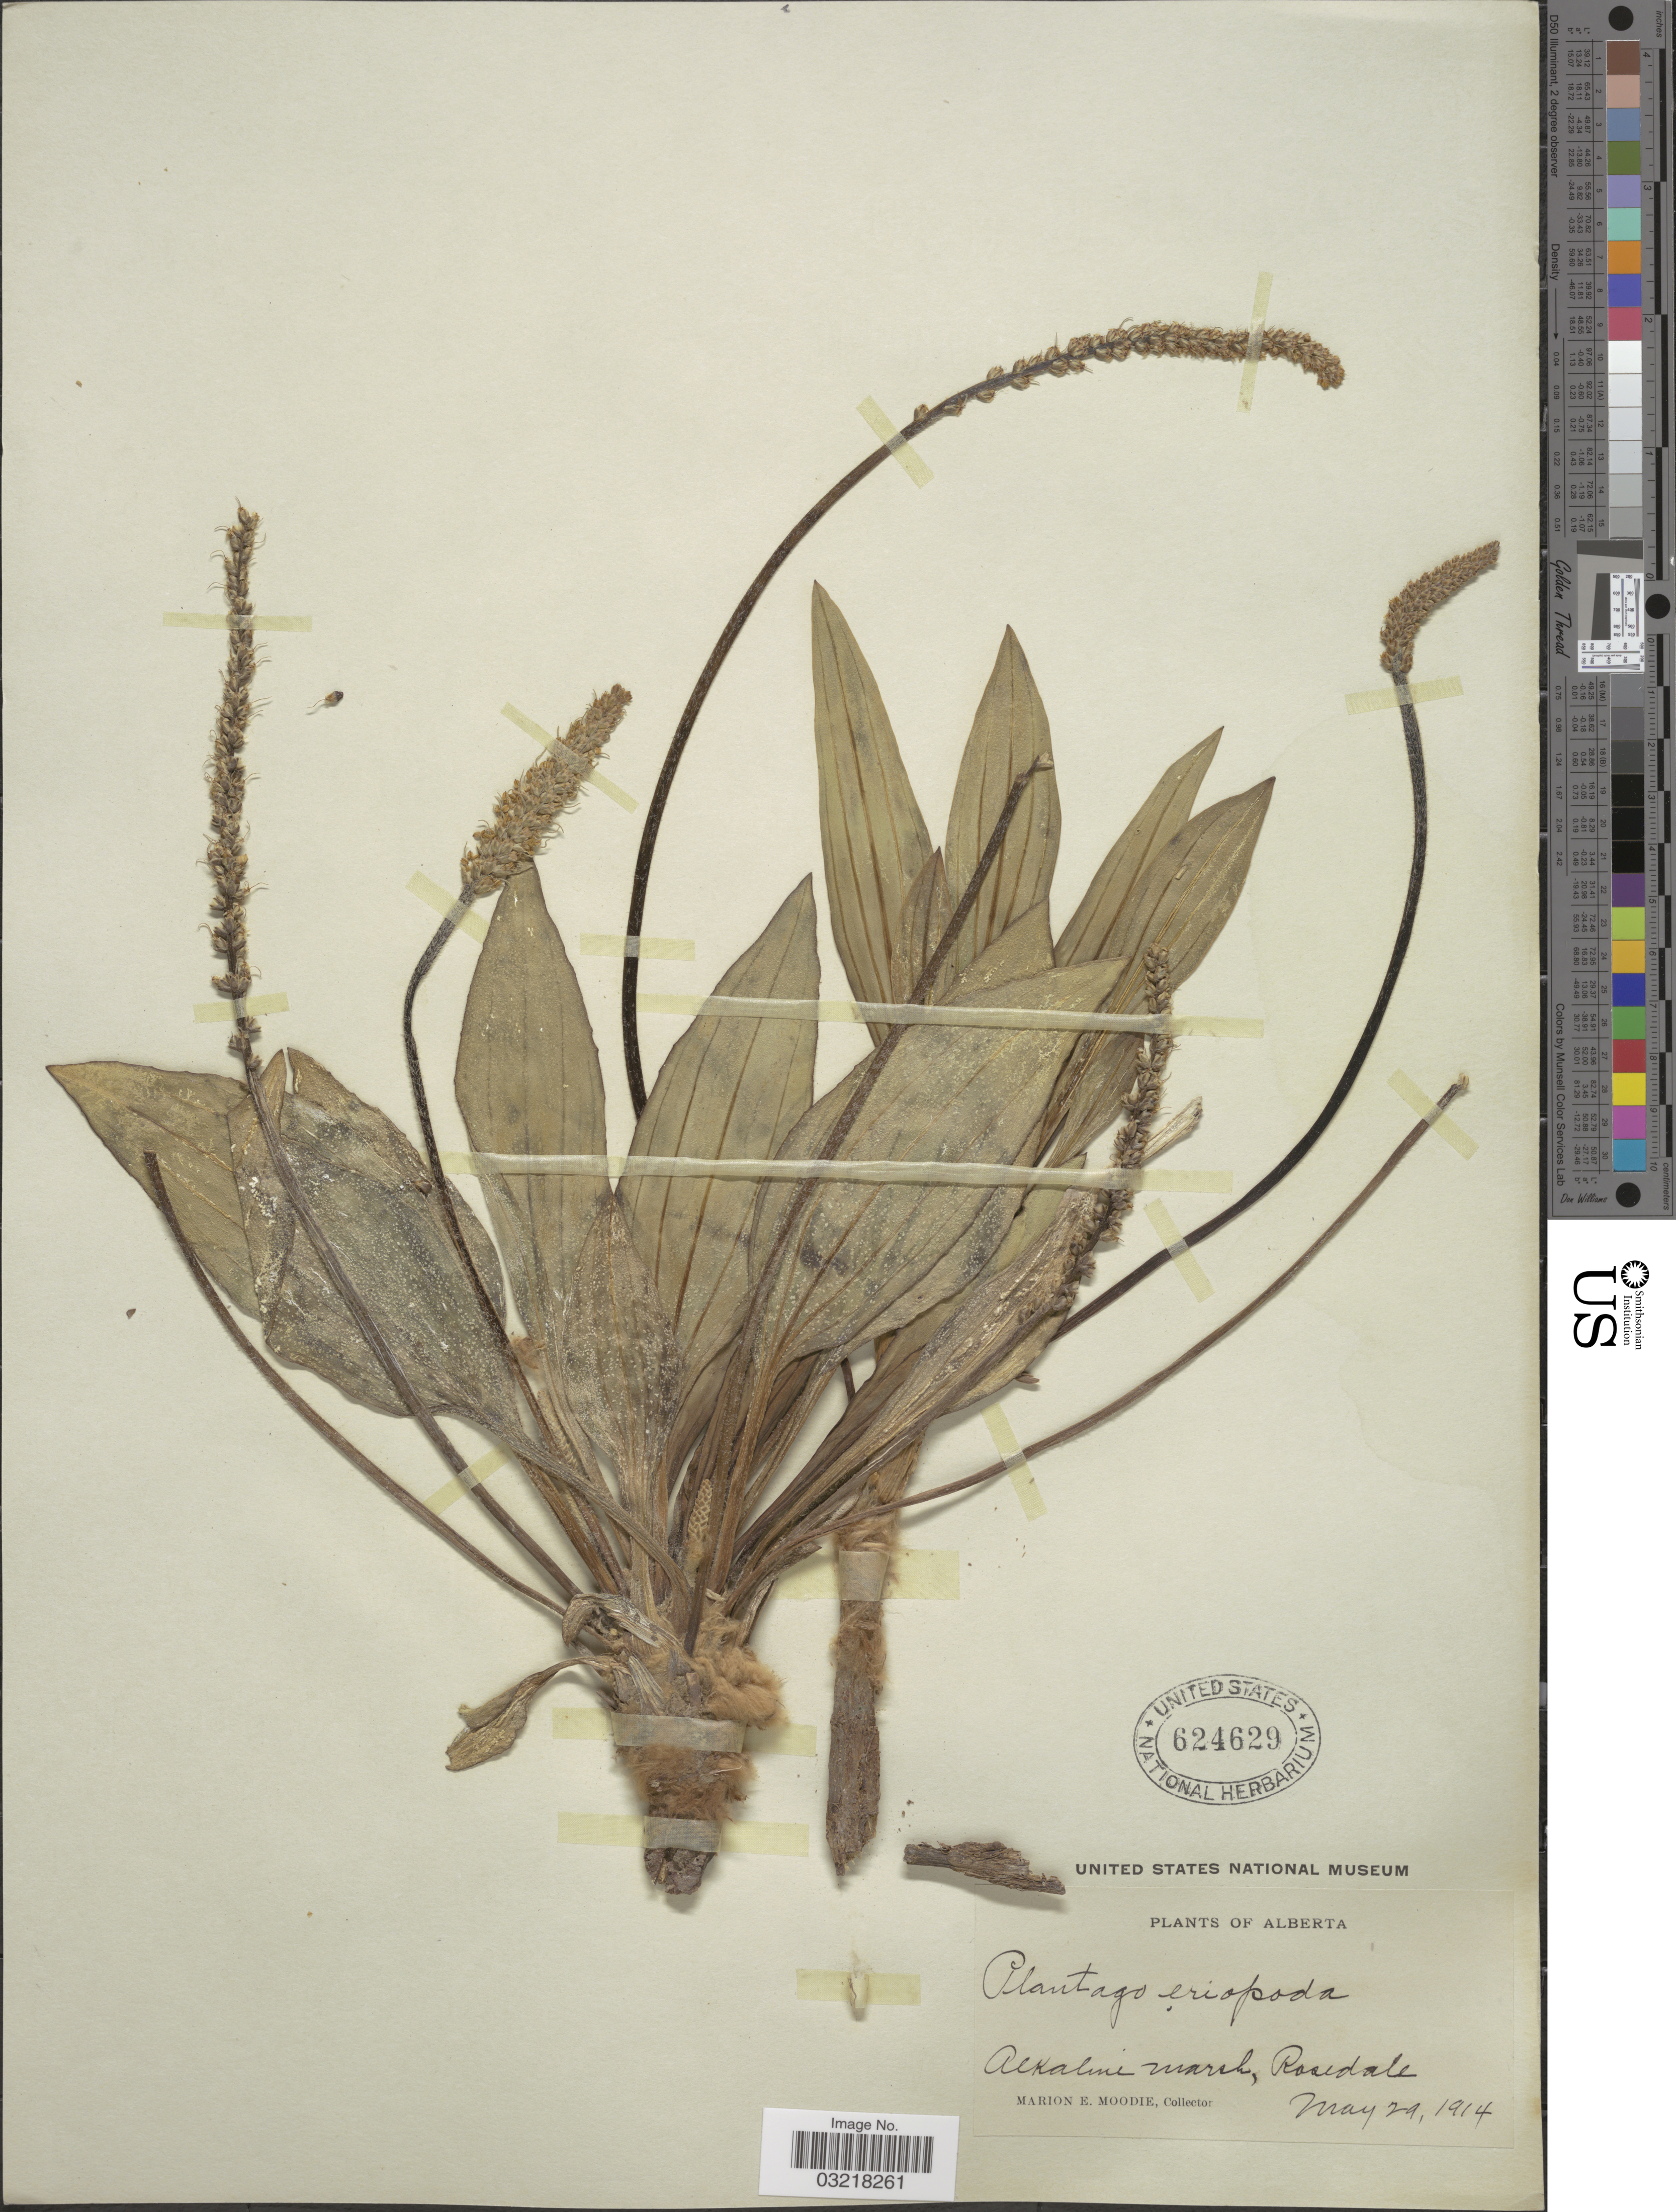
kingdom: Plantae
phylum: Tracheophyta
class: Magnoliopsida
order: Lamiales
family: Plantaginaceae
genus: Plantago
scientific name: Plantago eriopoda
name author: Torr.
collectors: M. E. Moodie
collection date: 1914-05-29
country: Canada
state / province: Alberta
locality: Alkaline marsh, Rosedale.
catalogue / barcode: US 624629